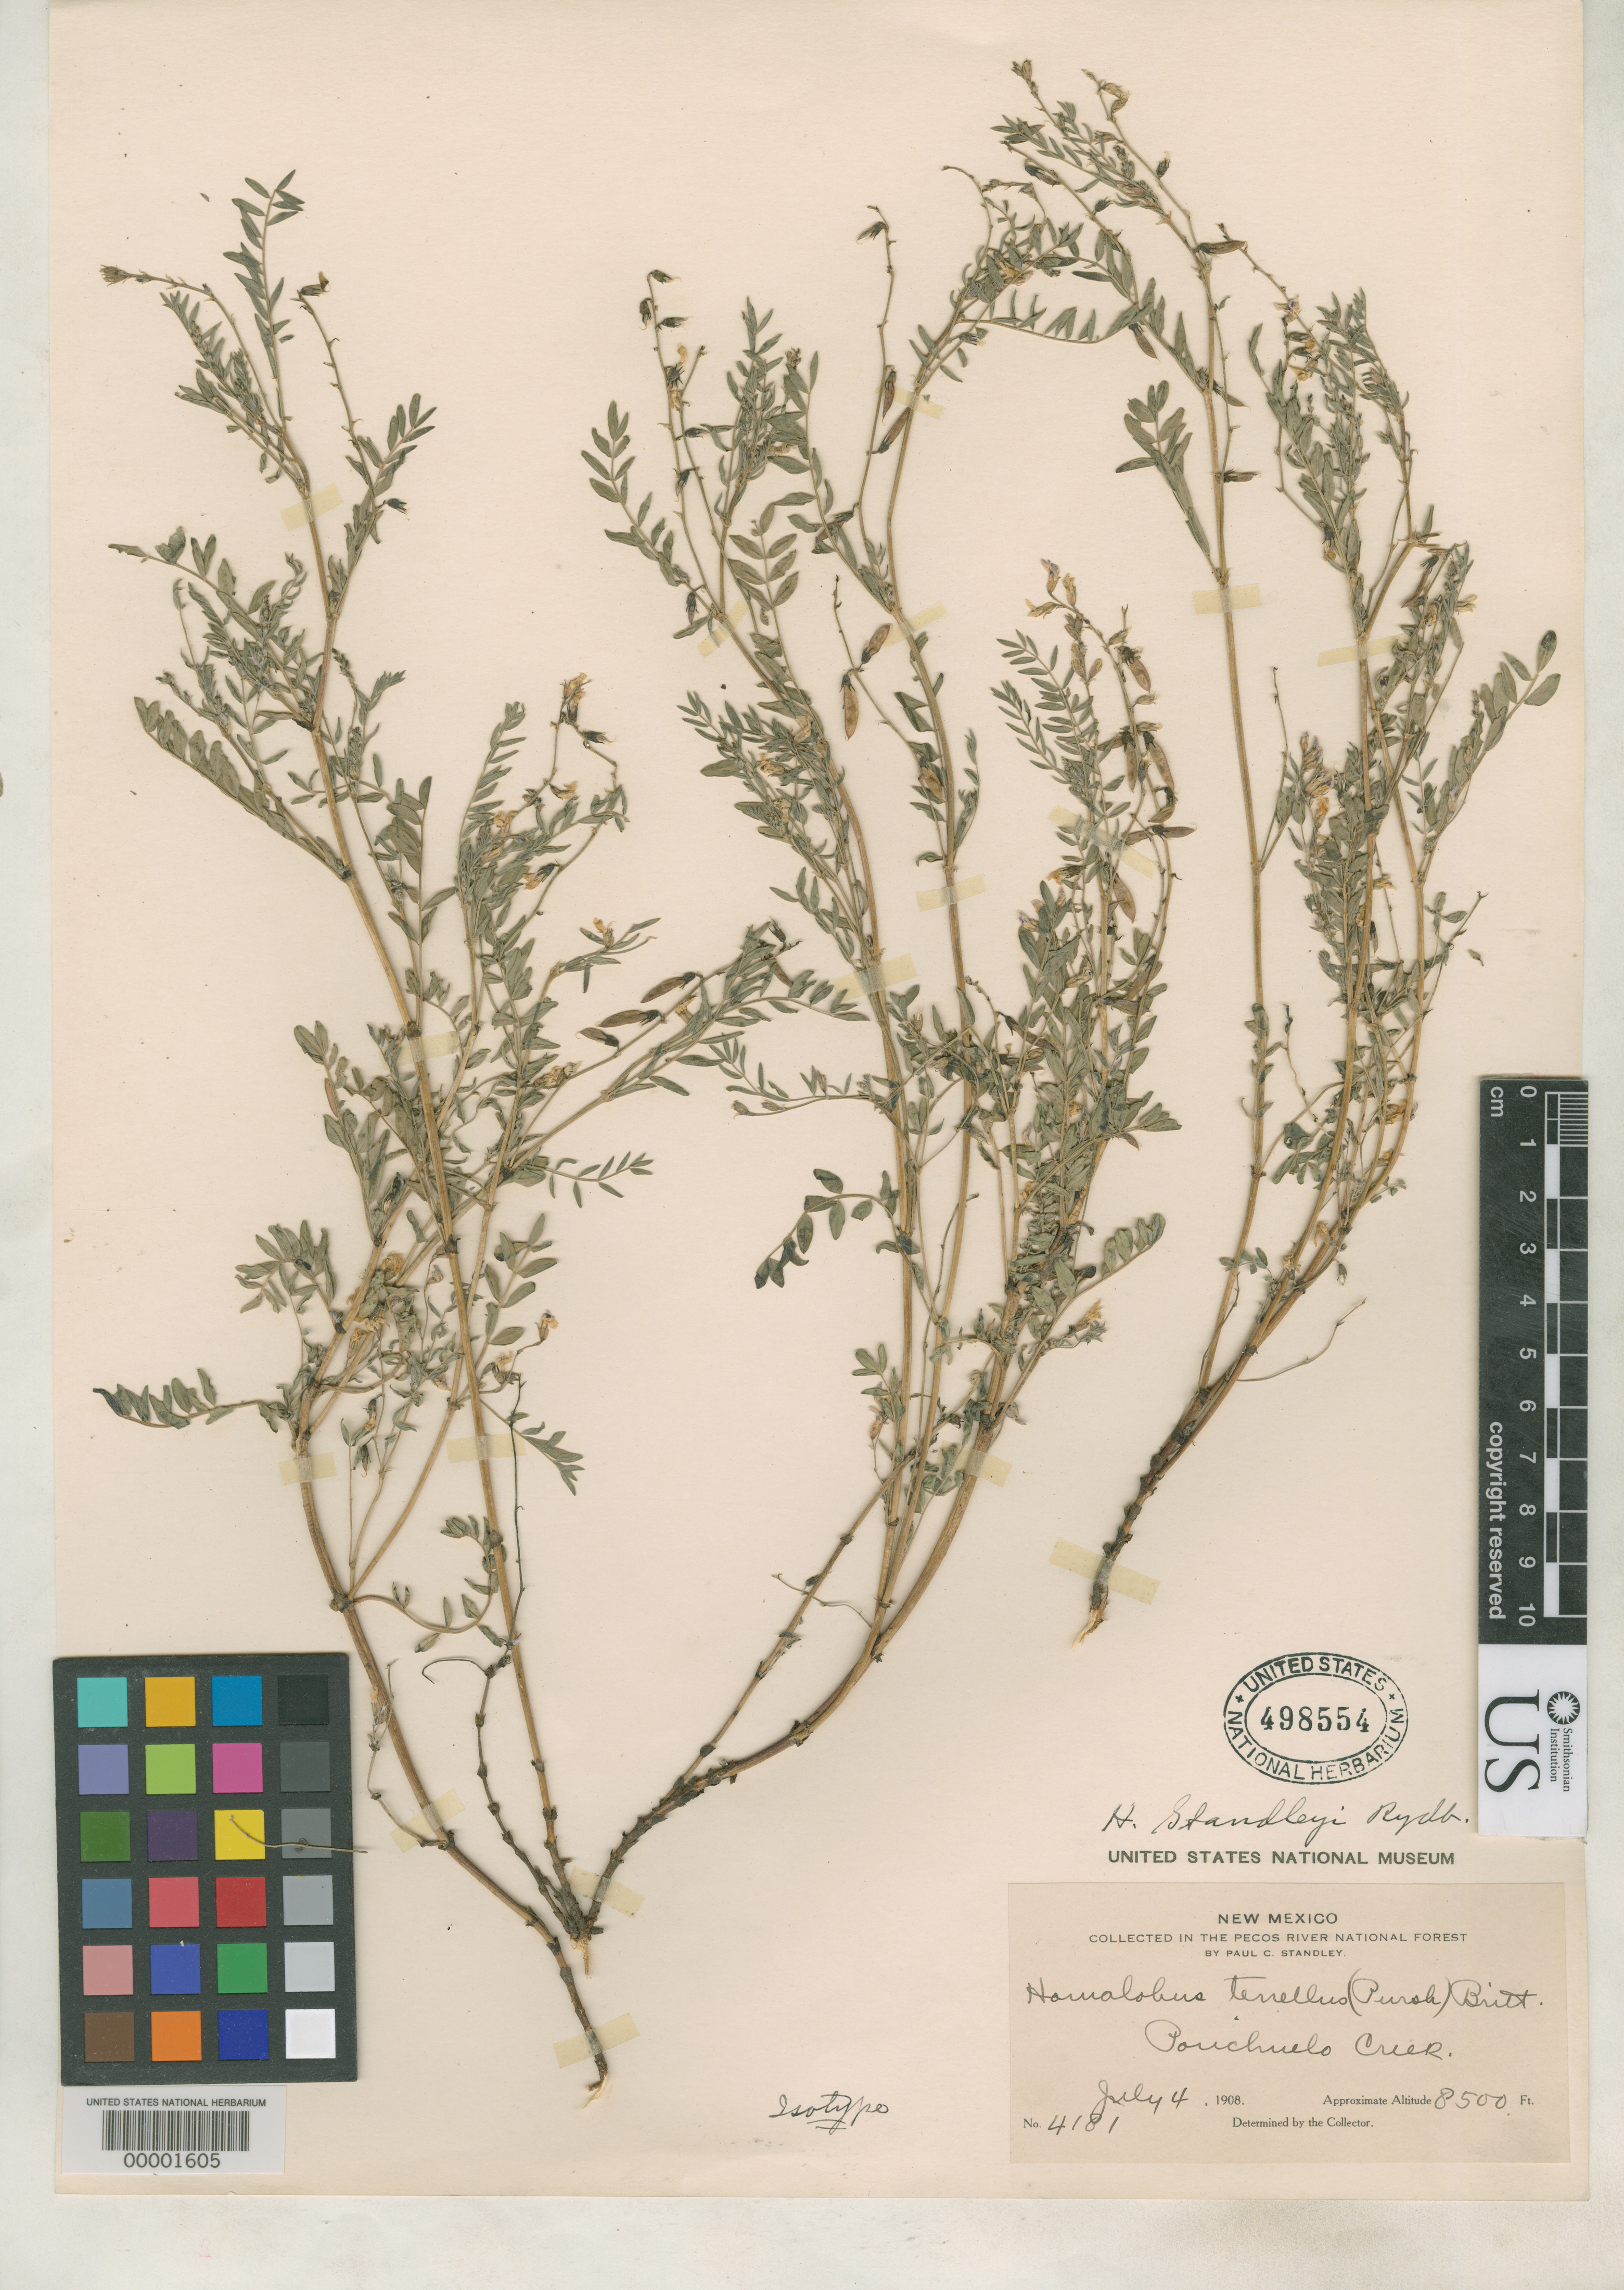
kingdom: Plantae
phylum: Tracheophyta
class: Magnoliopsida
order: Fabales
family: Fabaceae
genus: Homalobus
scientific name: Homalobus standleyi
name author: Rydb.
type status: Isotype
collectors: P. C. Standley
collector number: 4181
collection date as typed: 04 Jul 1908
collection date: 1908-07-04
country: United States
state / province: New Mexico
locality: Ponchuelo Creek.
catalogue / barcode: US 498554